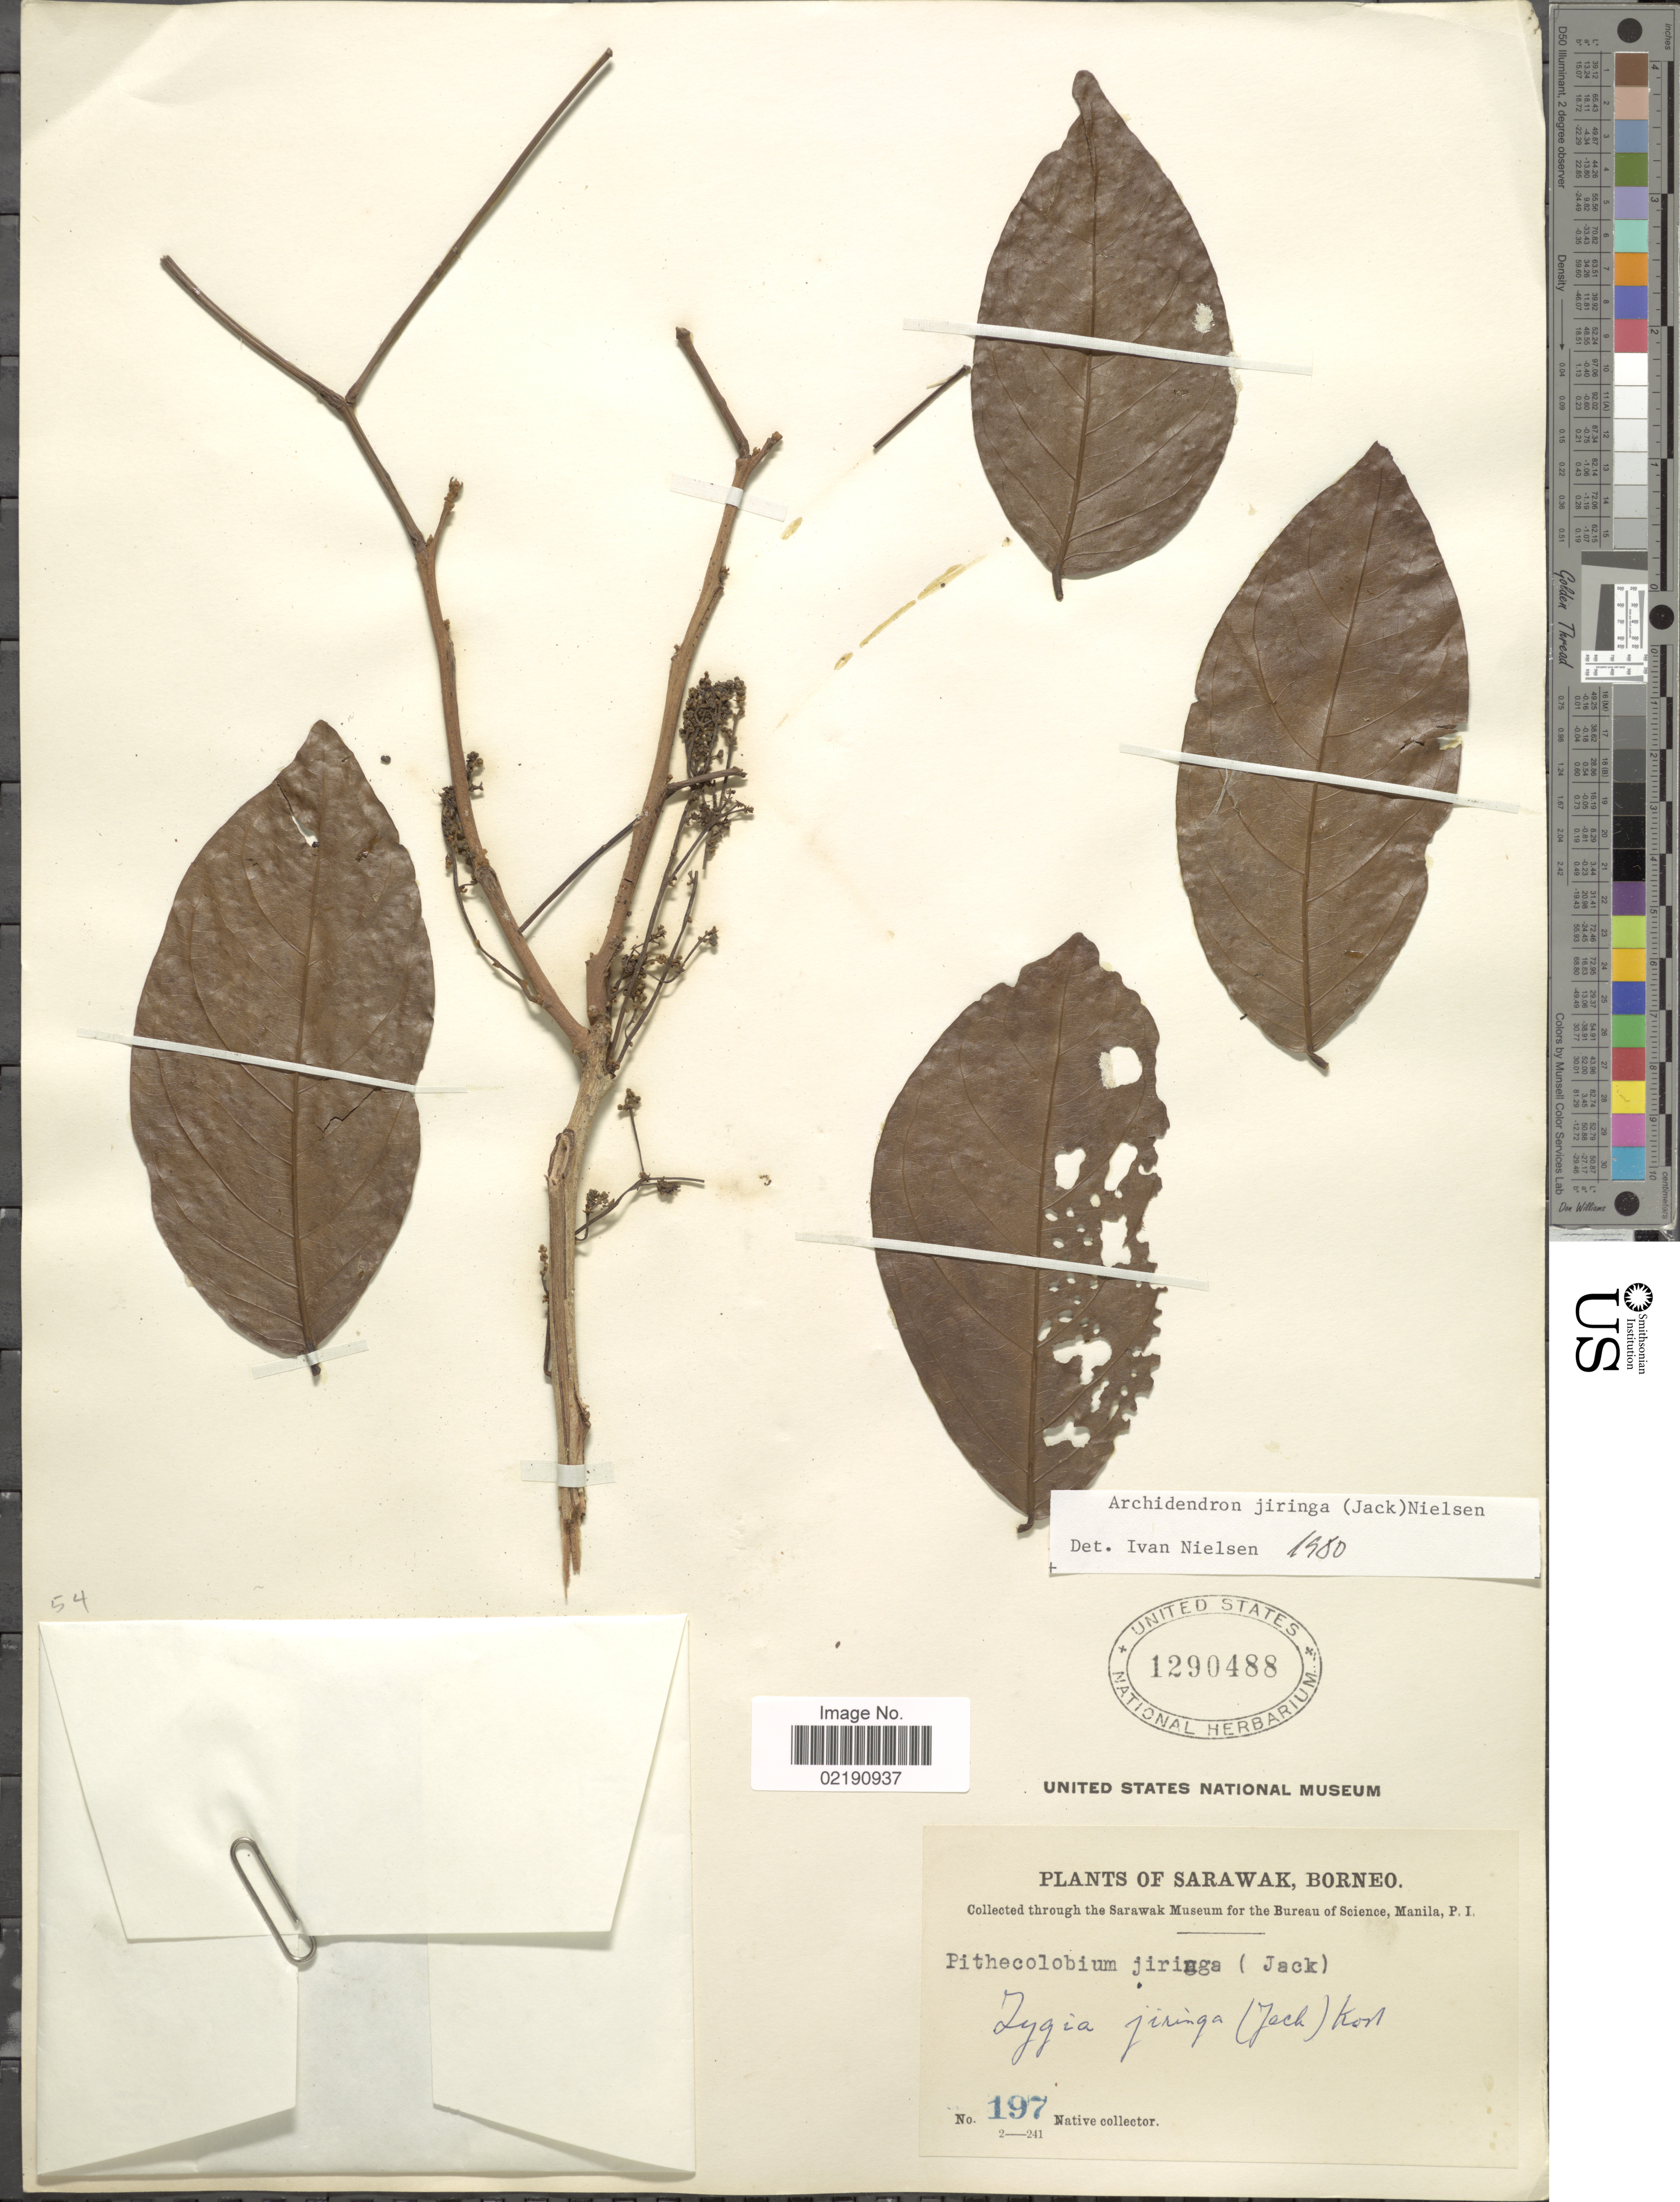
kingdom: Plantae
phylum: Tracheophyta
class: Magnoliopsida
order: Fabales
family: Fabaceae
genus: Archidendron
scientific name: Archidendron jiringa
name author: (Jack) I.C. Nielsen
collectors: Native collector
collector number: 197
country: Malaysia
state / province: Sarawak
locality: Borneo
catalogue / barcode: US 1290488